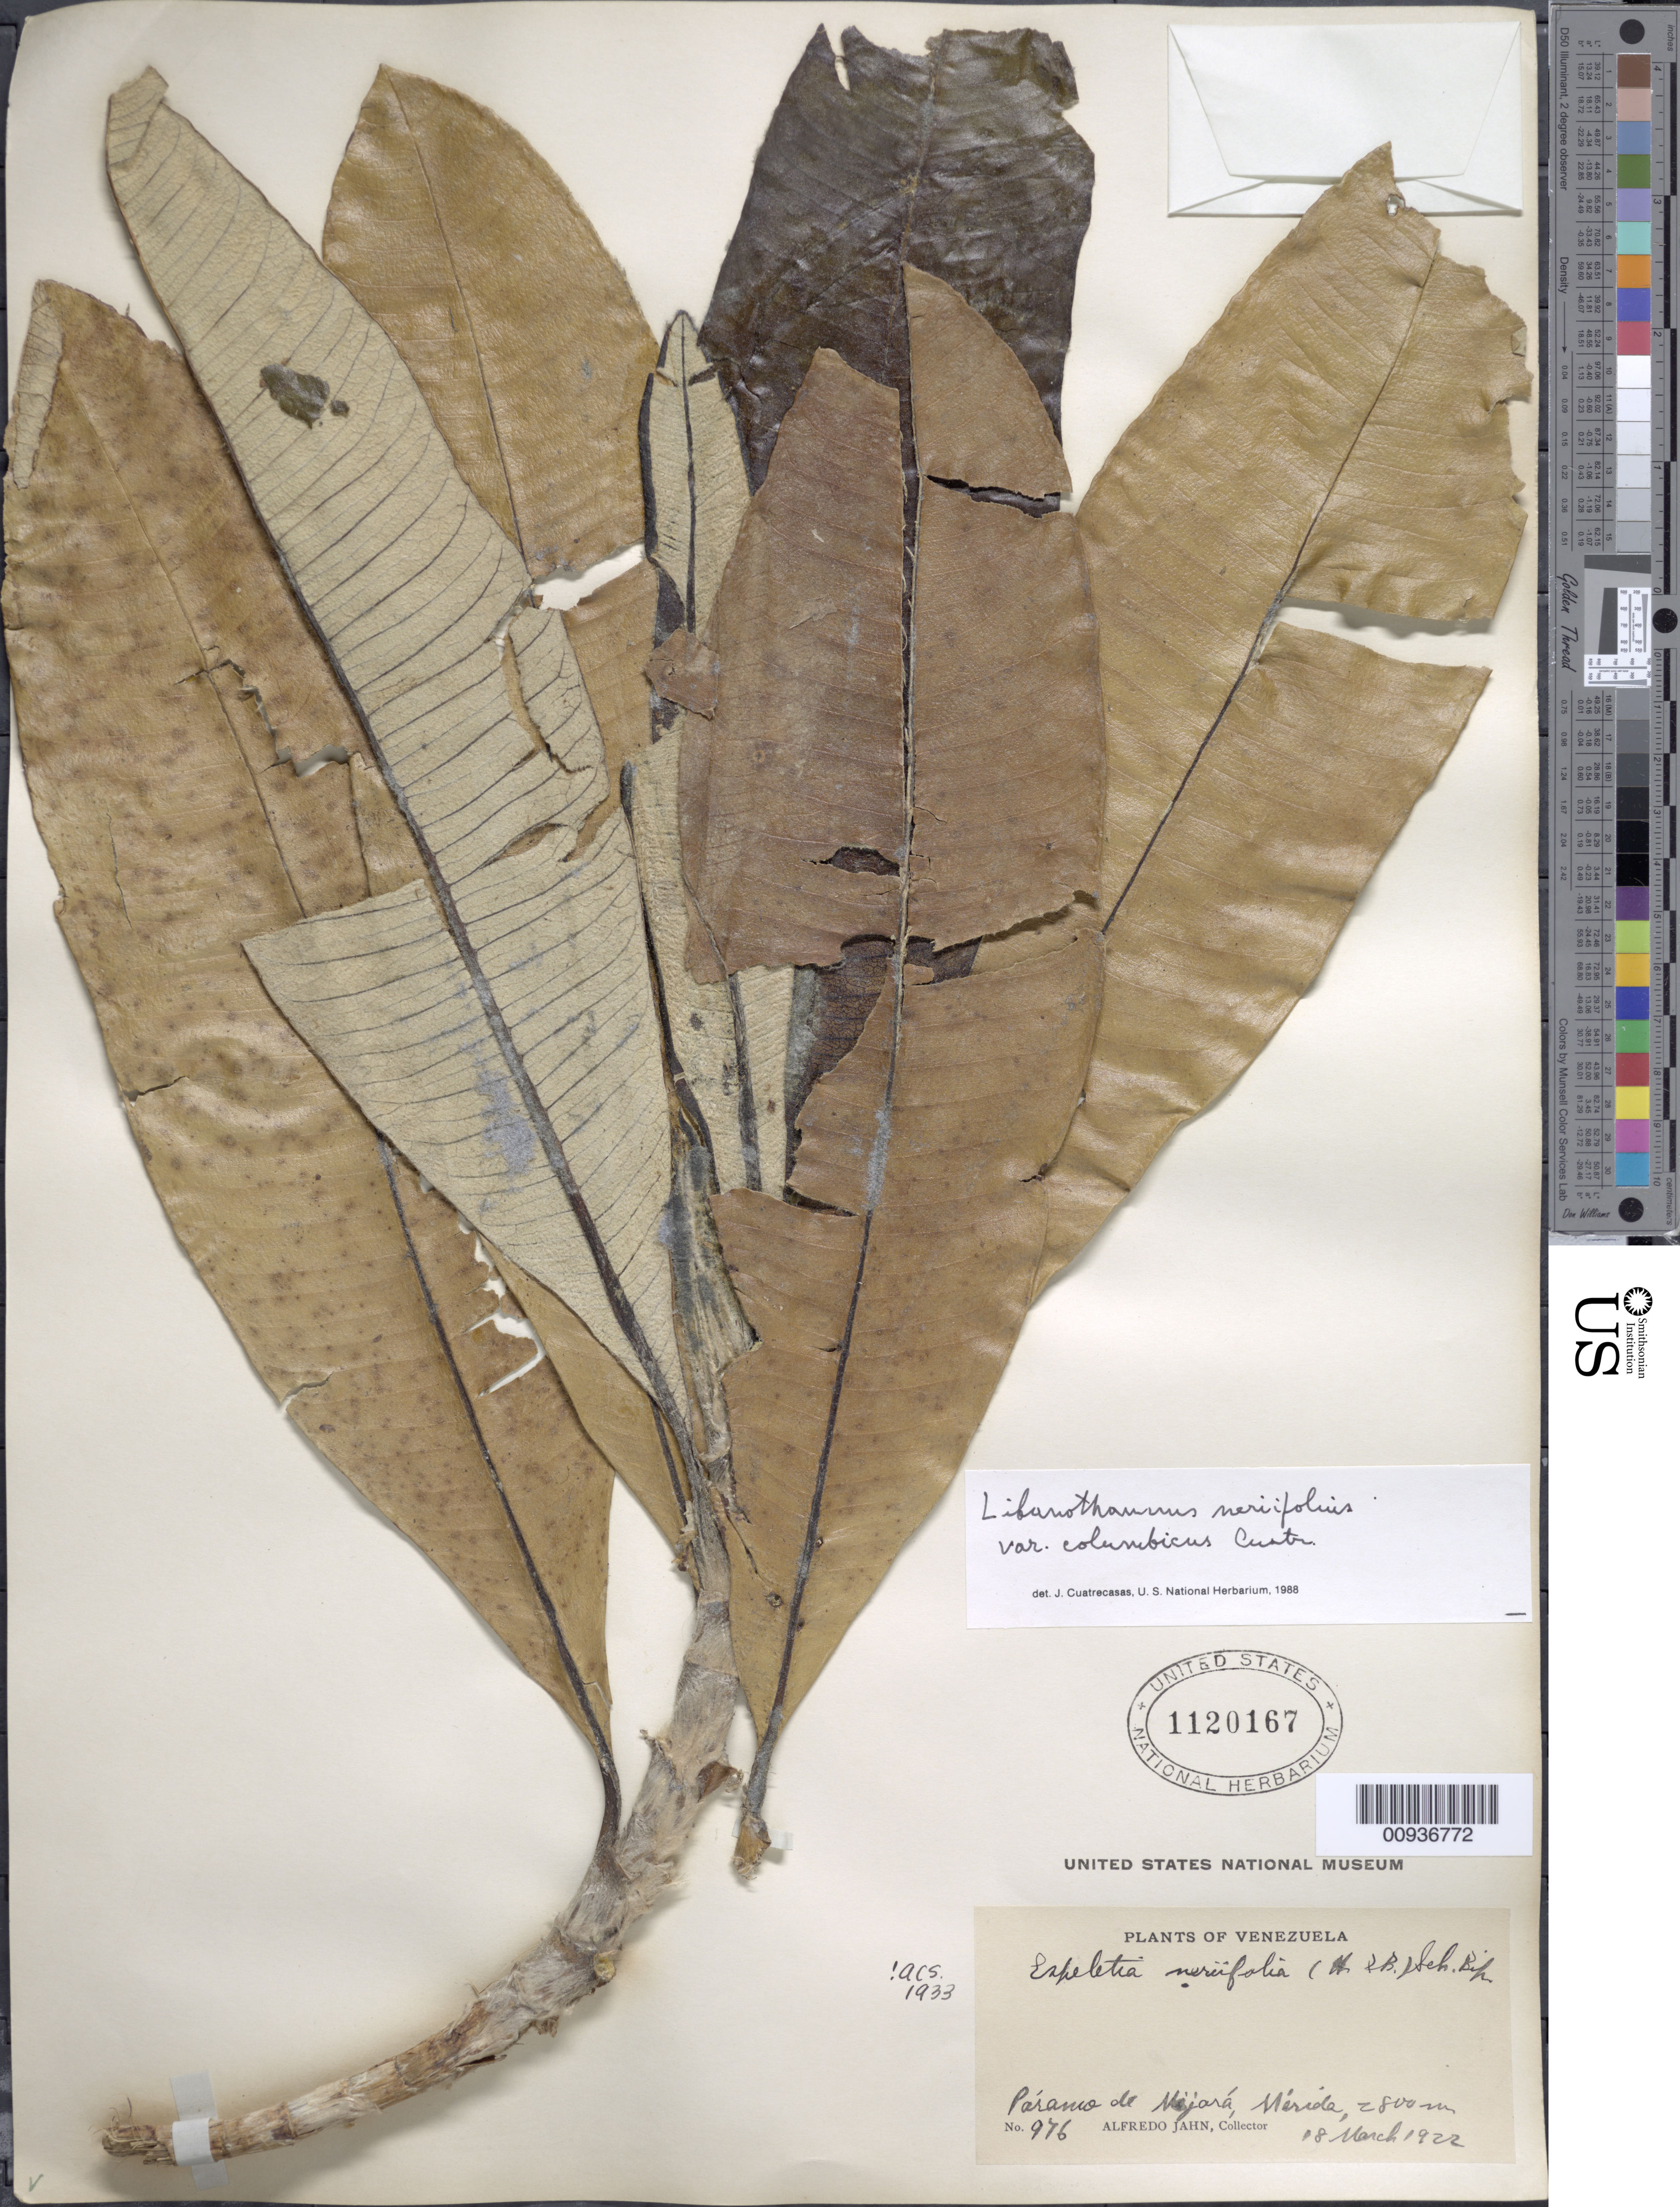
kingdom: Plantae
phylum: Tracheophyta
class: Magnoliopsida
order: Asterales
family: Asteraceae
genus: Libanothamnus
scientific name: Libanothamnus neriifolius var. columbicus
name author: (Cuatrec.) Cuatrec.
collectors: A. Jahn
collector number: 976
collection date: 1922-03-18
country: Venezuela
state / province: Mérida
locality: Páramo de Mijará.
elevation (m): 2800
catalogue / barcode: US 1120167